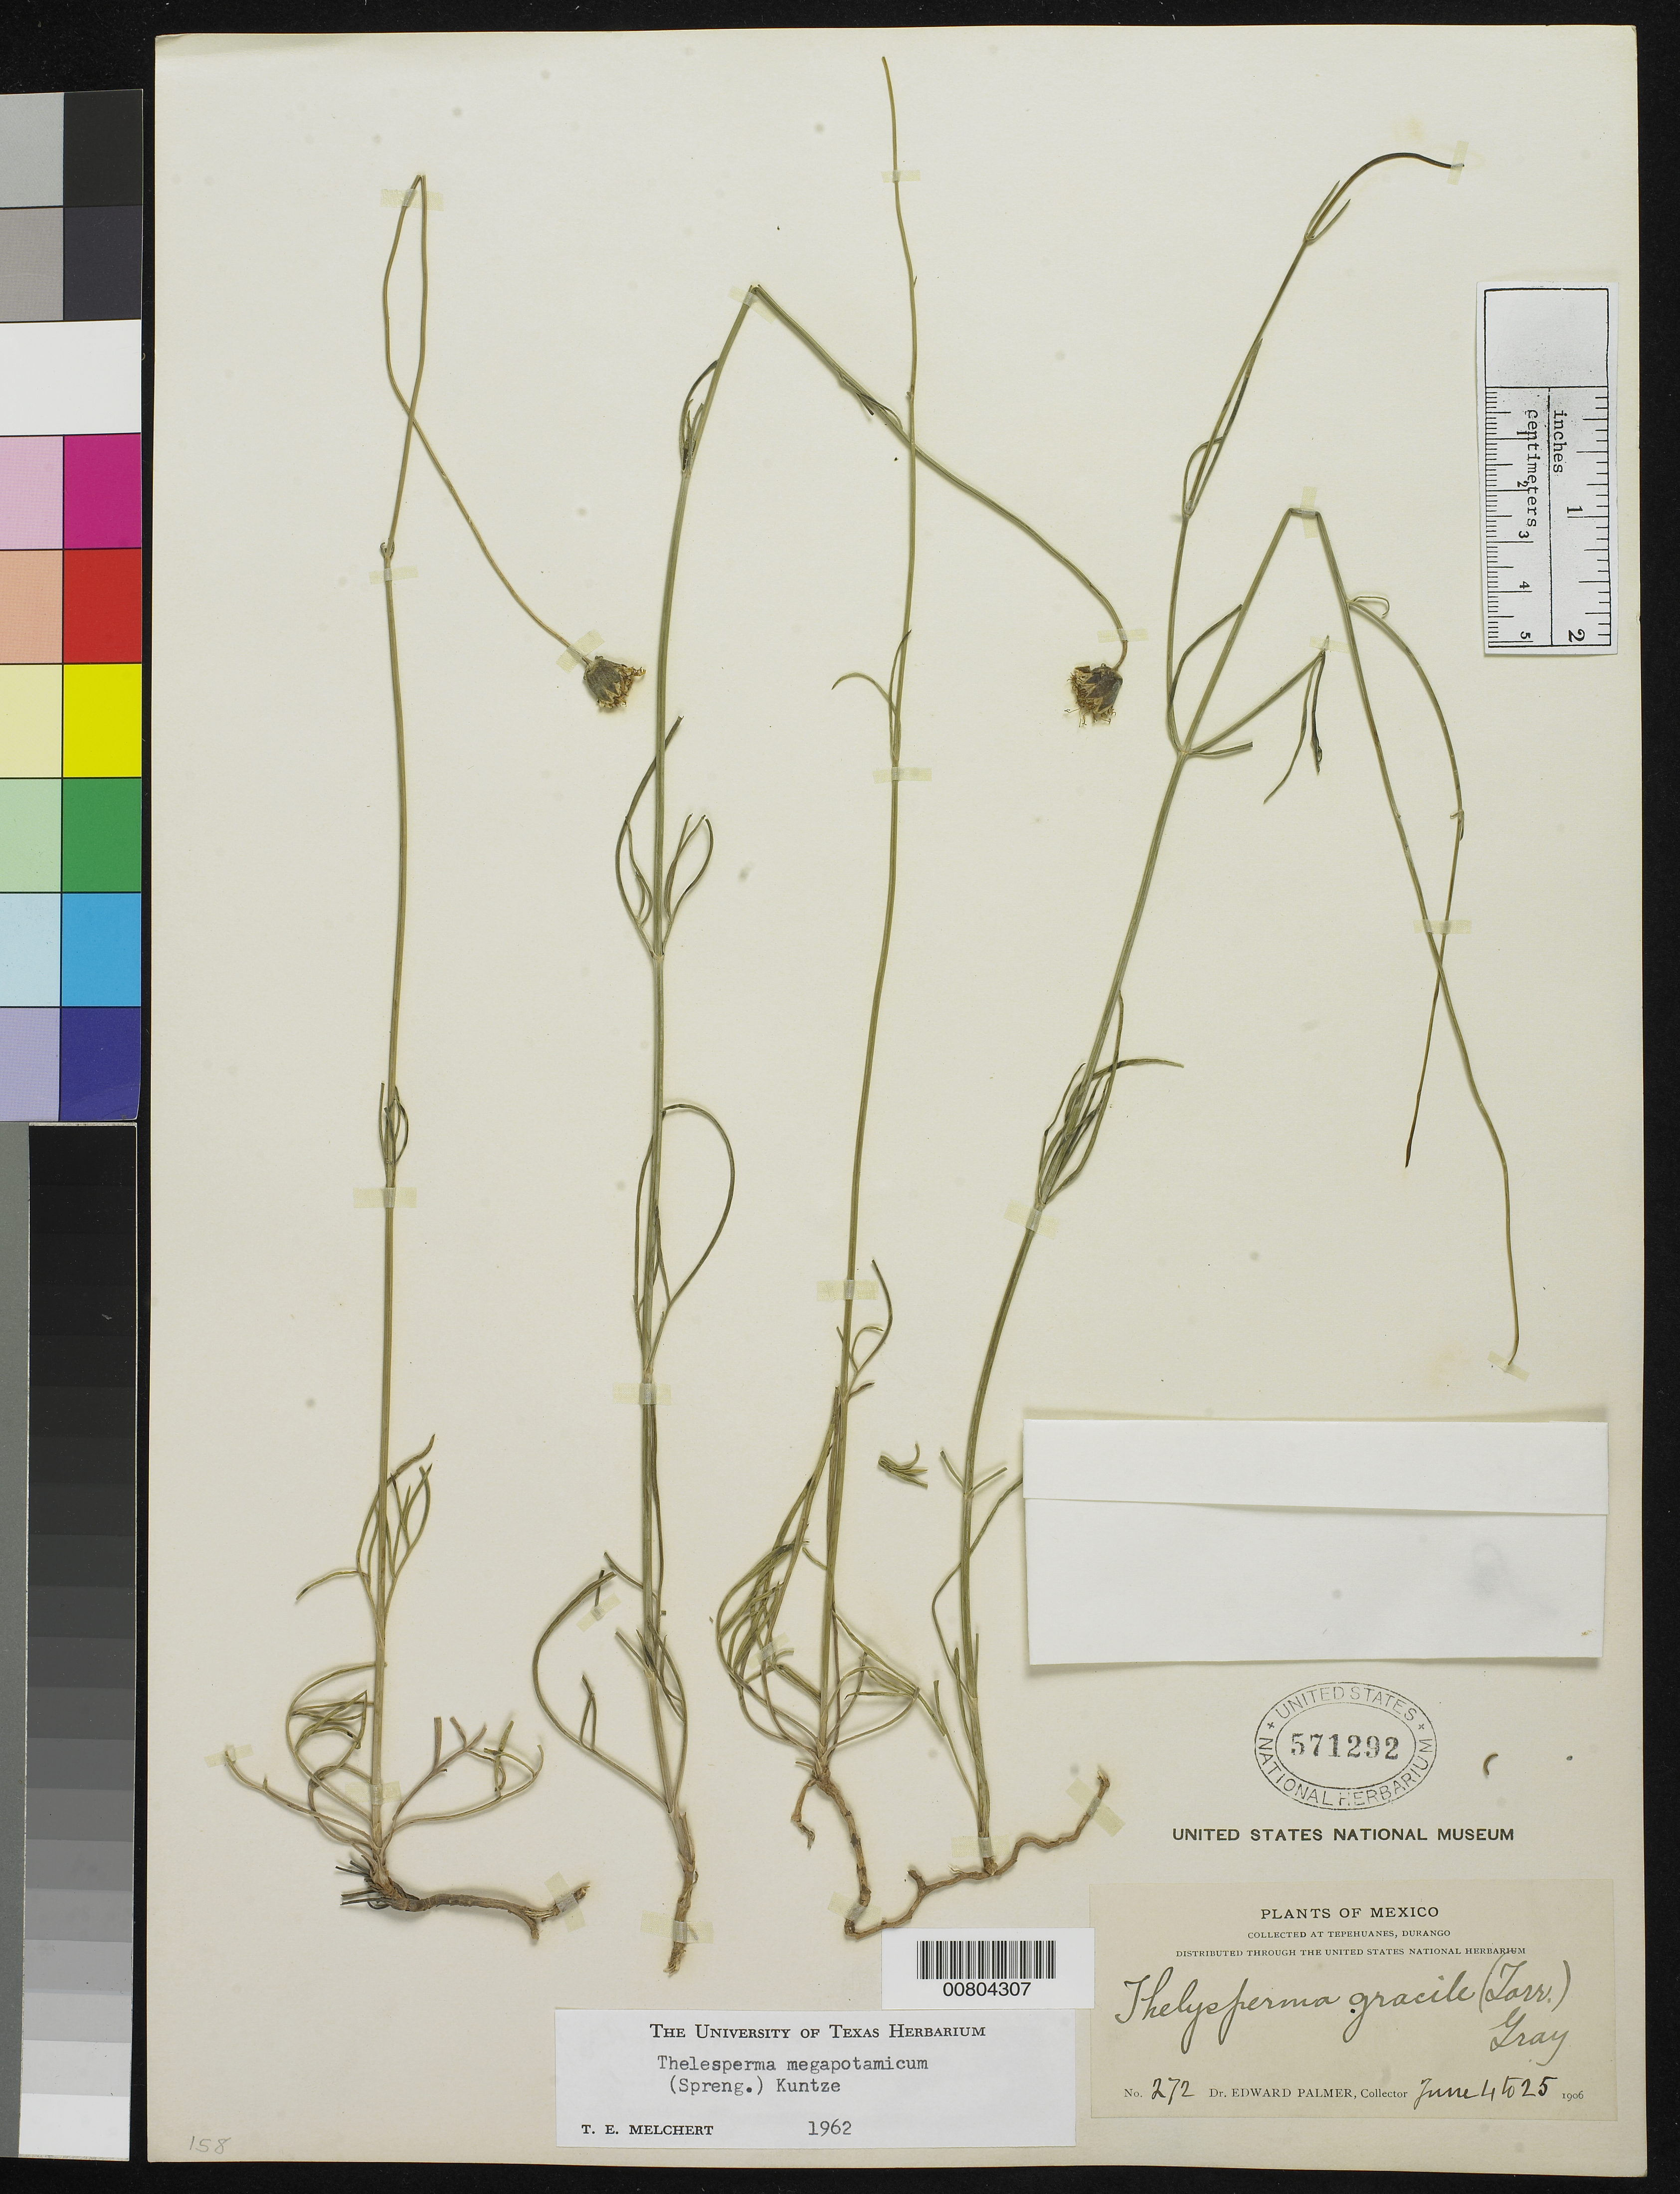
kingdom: Plantae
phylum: Tracheophyta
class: Magnoliopsida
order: Asterales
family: Asteraceae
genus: Thelesperma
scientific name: Thelesperma megapotamicum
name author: (Spreng.) Herter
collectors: E. Palmer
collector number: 272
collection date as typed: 04 Jun 1906 to 25 Jun 1906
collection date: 1906-06-04/1906-06-25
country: Mexico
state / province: Durango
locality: Tepehuanes, Durango.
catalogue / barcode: US 571292